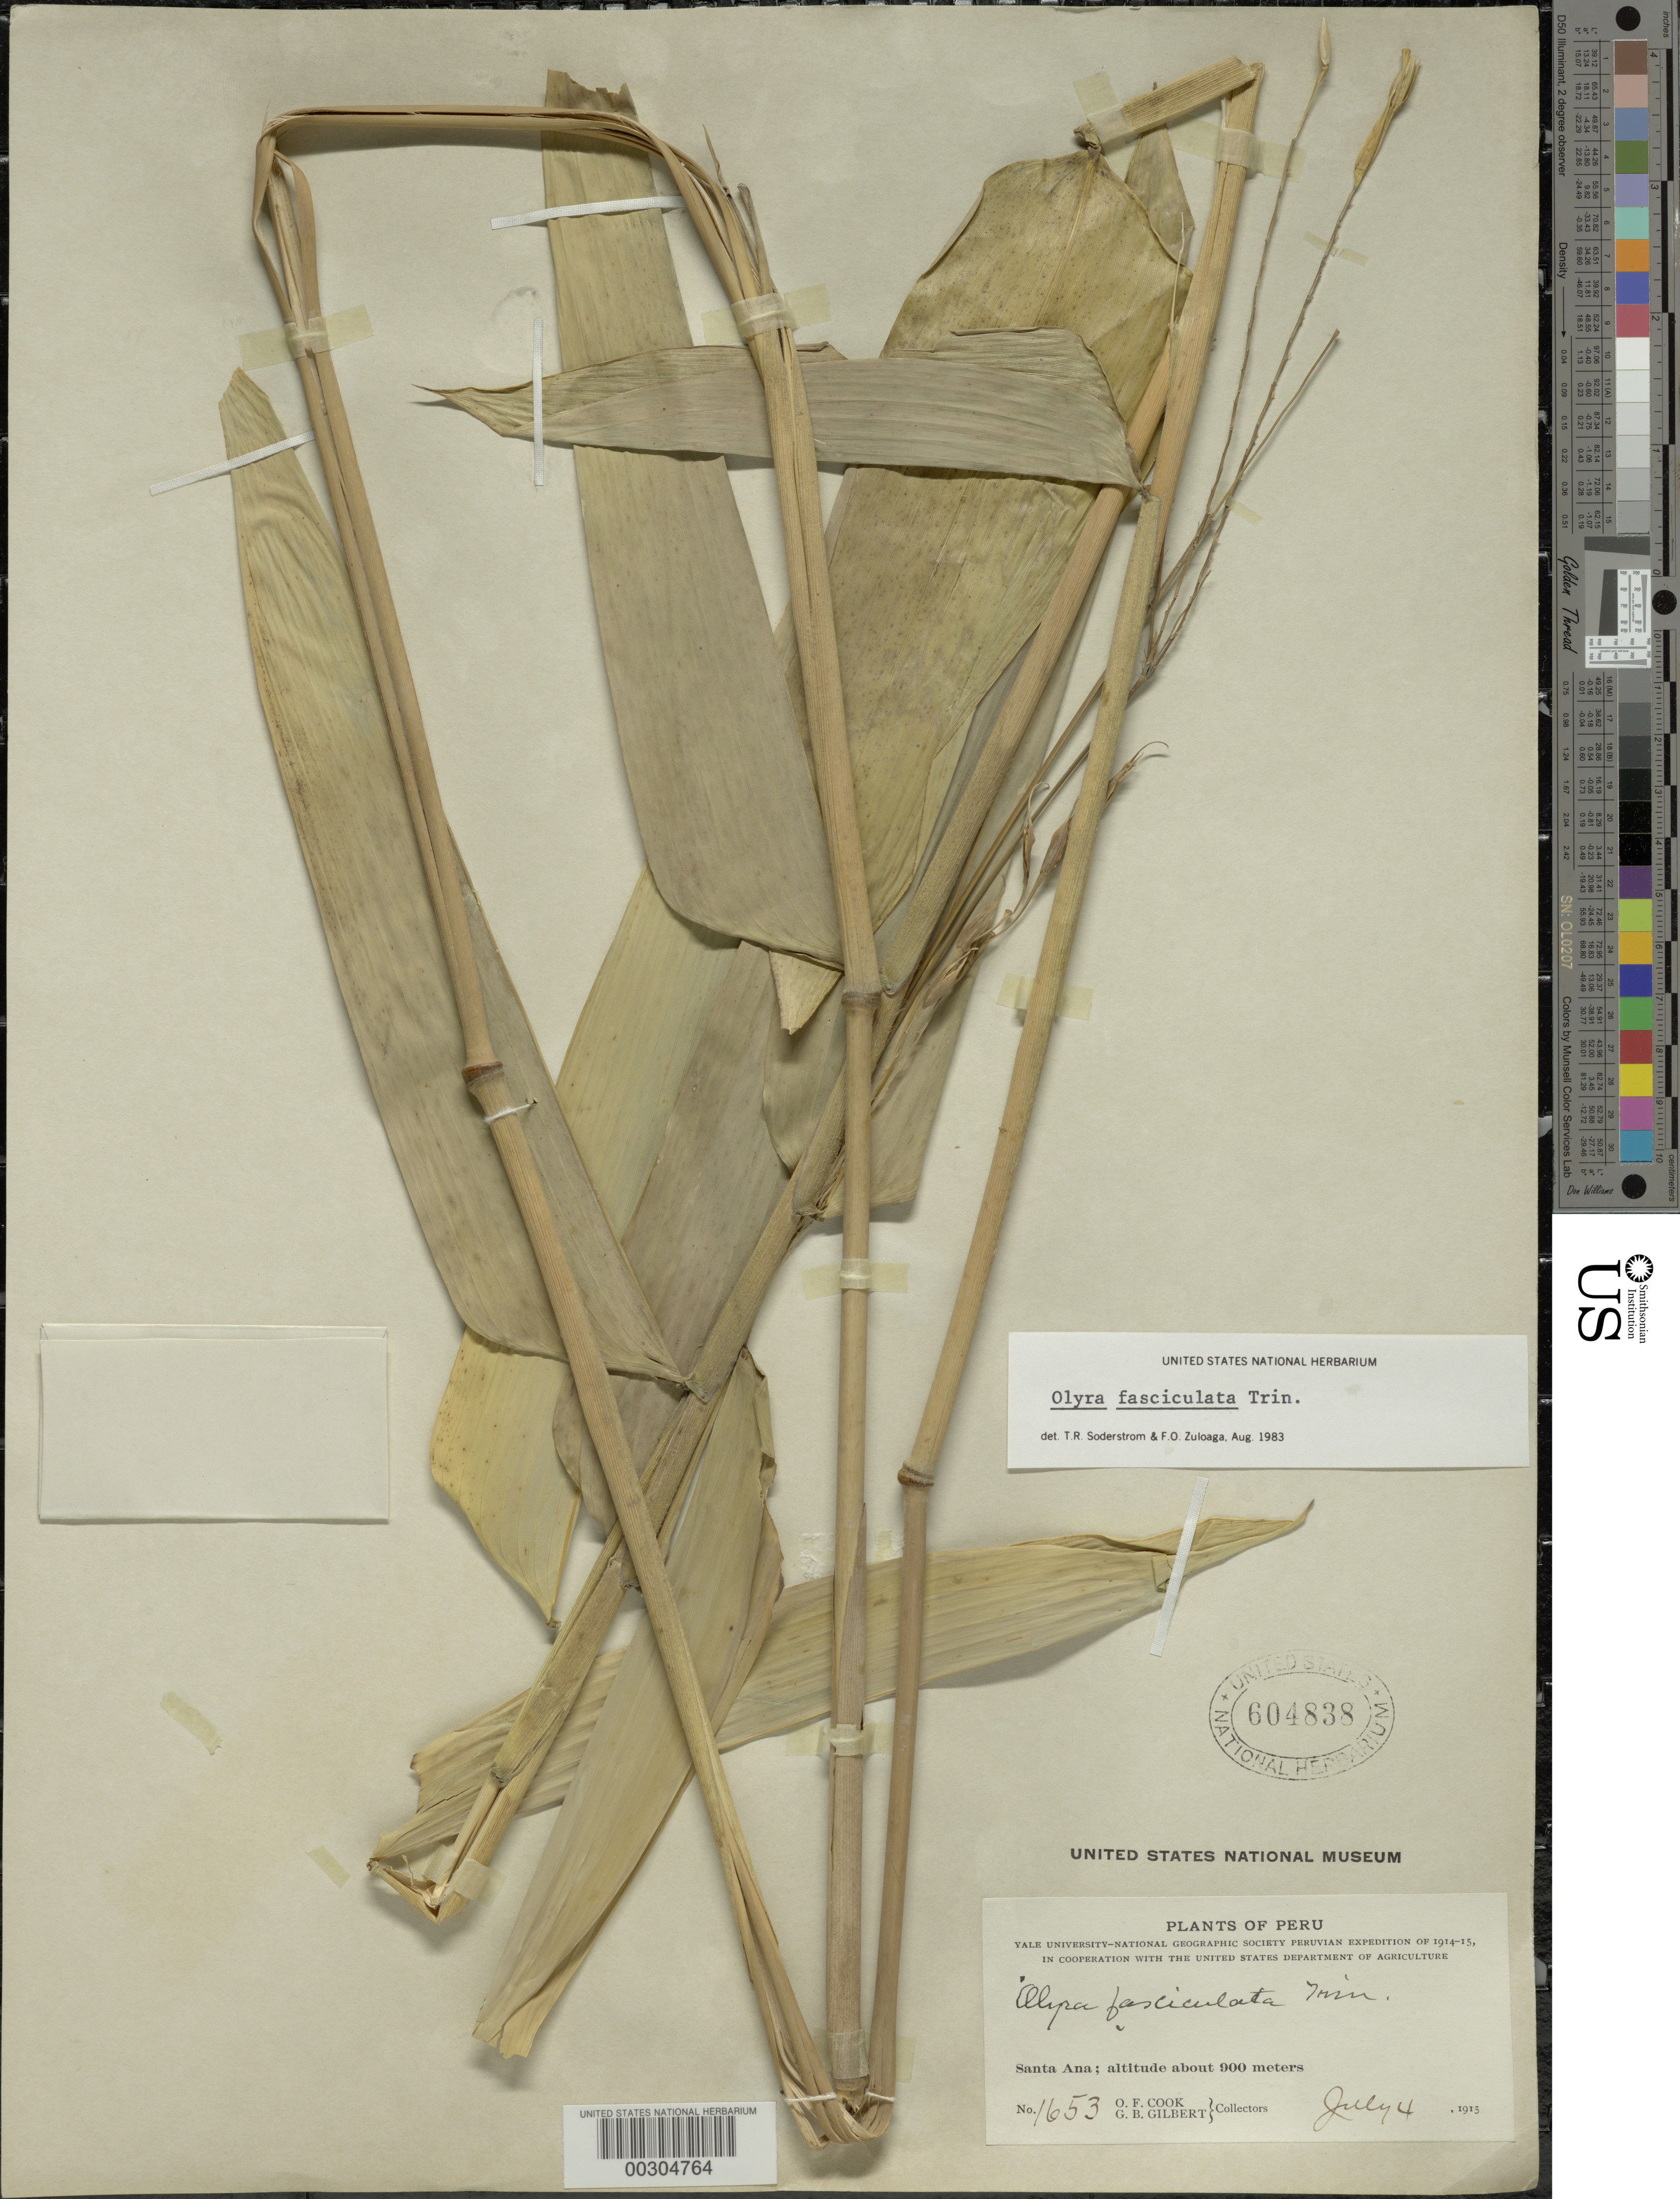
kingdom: Plantae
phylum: Tracheophyta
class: Liliopsida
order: Poales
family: Poaceae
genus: Olyra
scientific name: Olyra fasciculata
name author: Trin.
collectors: O. F. Cook & G. B. Gilbert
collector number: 1653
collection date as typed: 04 Jul 1915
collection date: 1915-07-04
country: Peru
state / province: Cusco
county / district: La Convención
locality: Santa Ana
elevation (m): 900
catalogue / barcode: US 604838